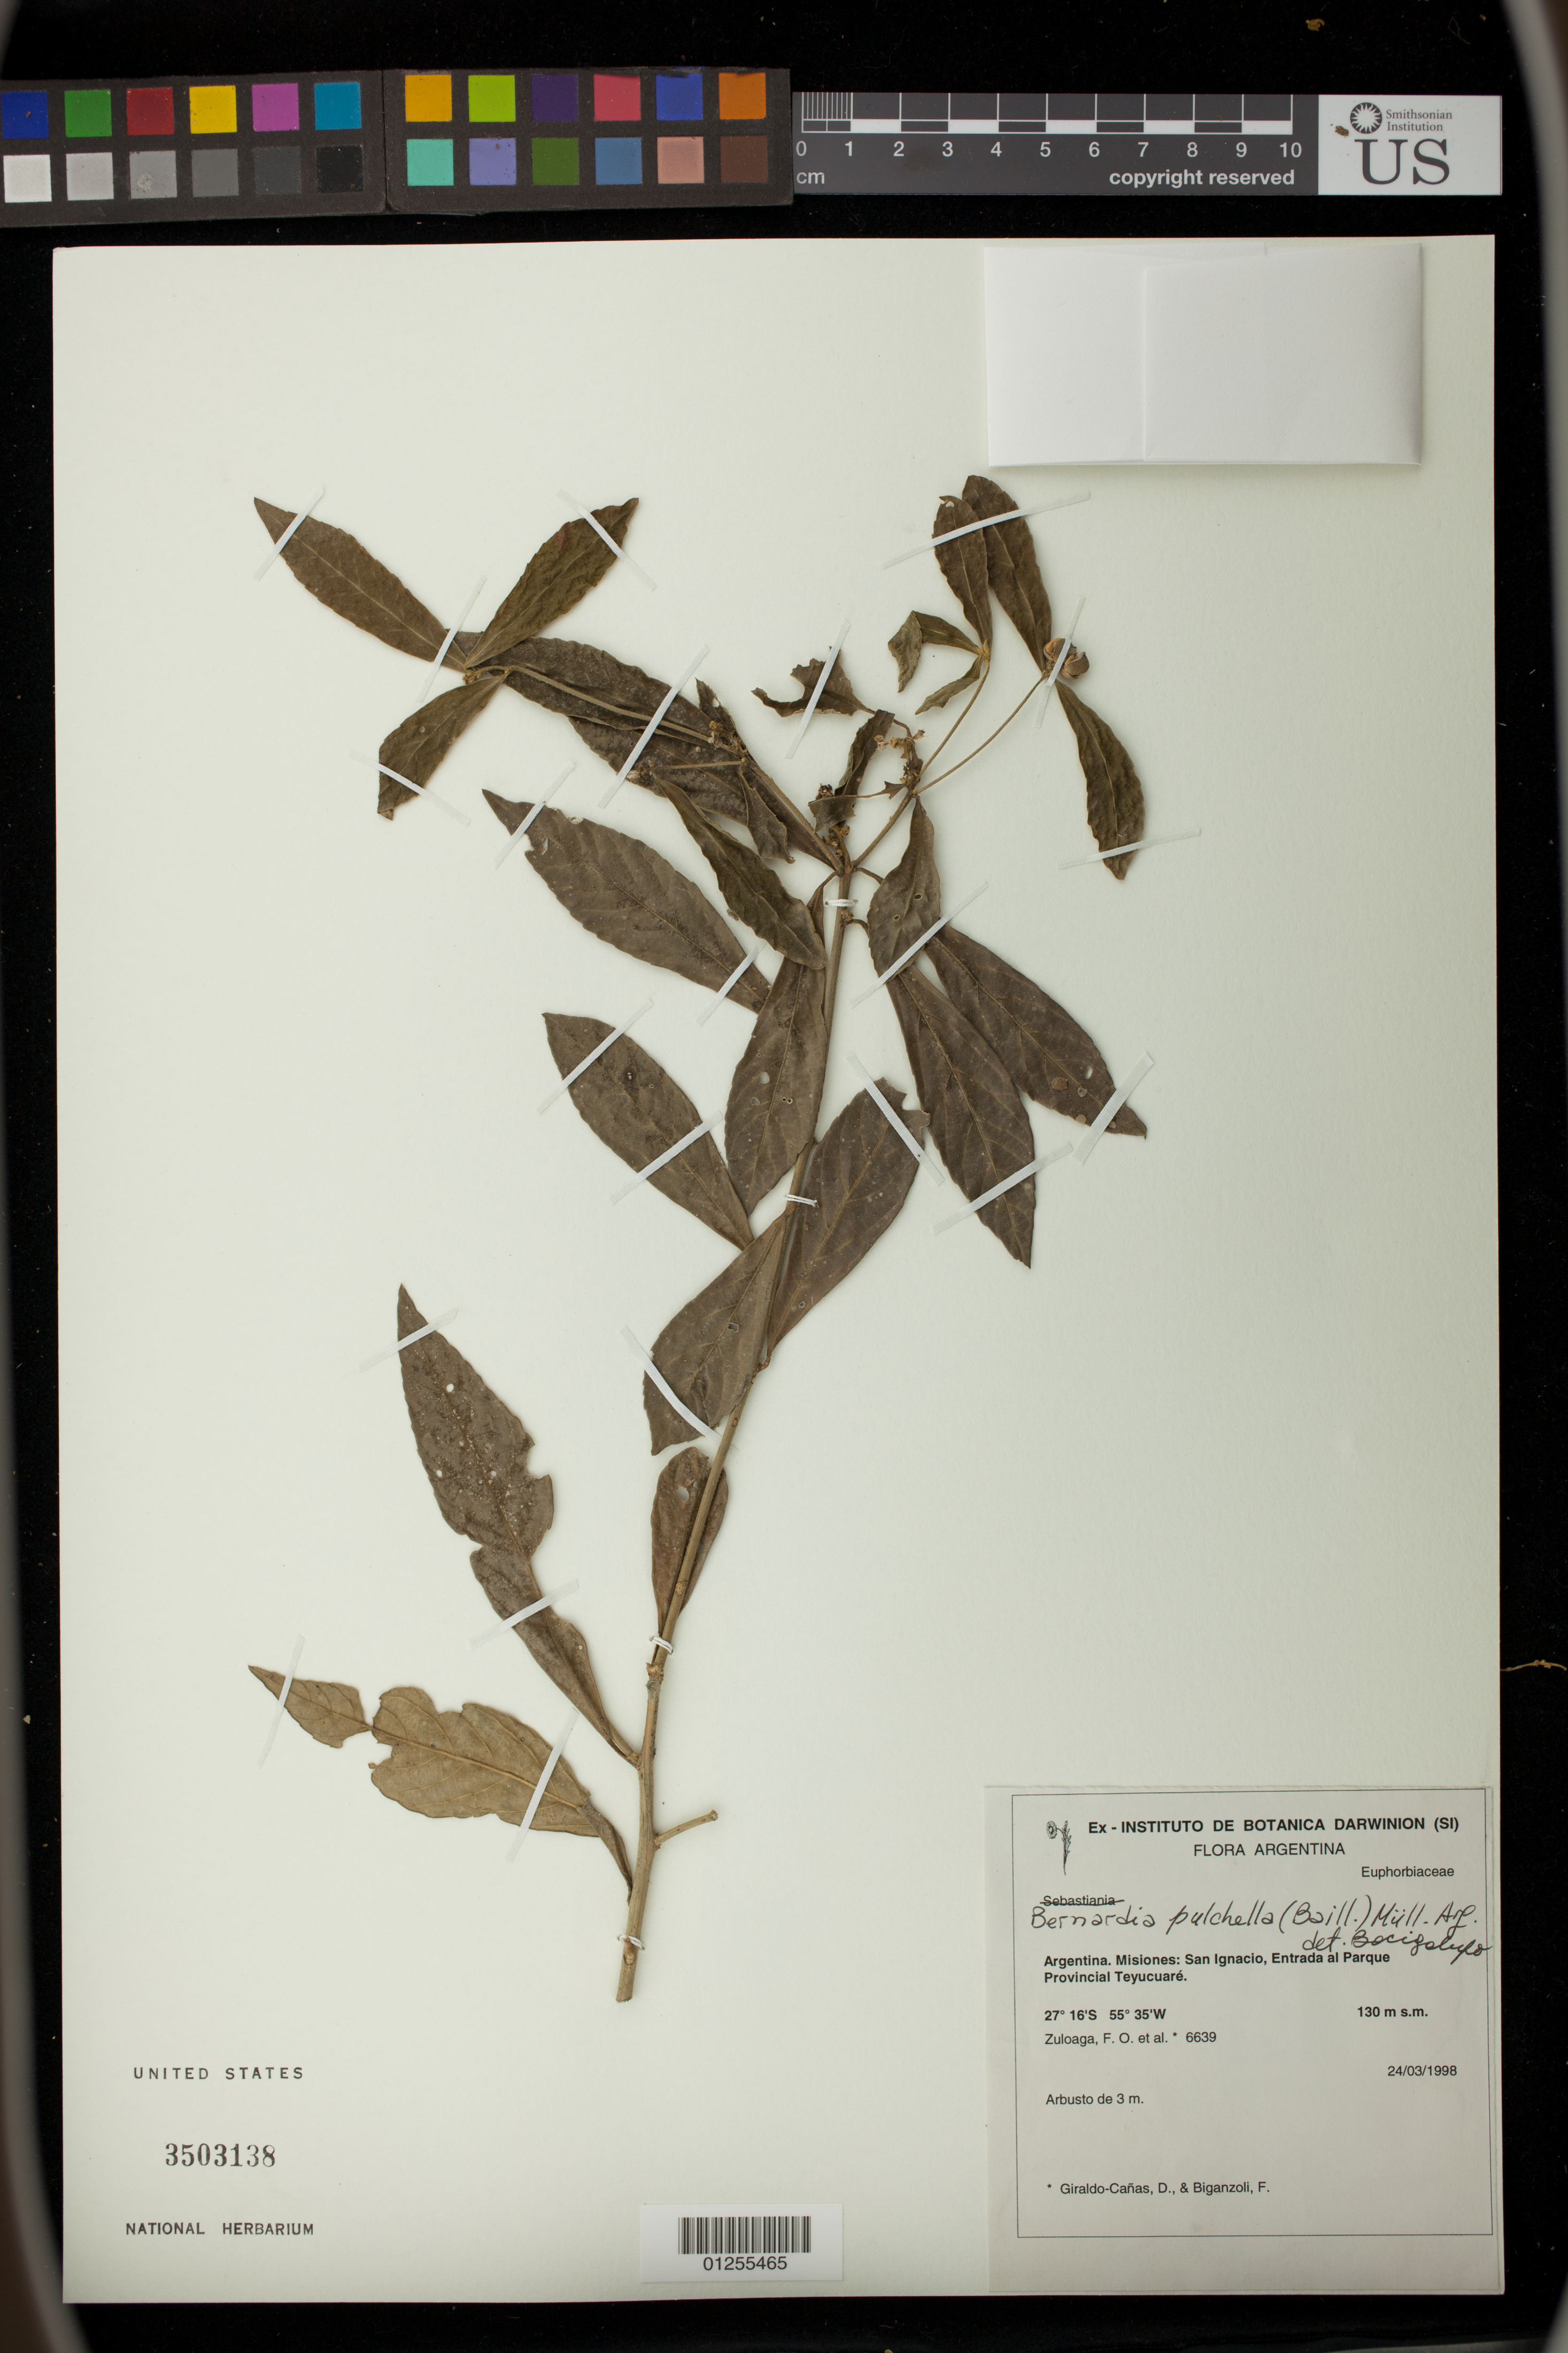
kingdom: Plantae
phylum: Tracheophyta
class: Magnoliopsida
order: Malpighiales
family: Euphorbiaceae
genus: Bernardia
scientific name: Bernardia pulchella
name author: (Baill.) Müll. Arg.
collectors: F. O. Zuloaga, D. A. Giraldo-Cañas & F. Biganzoli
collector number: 6639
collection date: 1998-03-24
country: Argentina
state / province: Misiones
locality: San Ignacio, Entrada al Parque Provincial Teyucuare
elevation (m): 130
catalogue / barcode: US 3503138